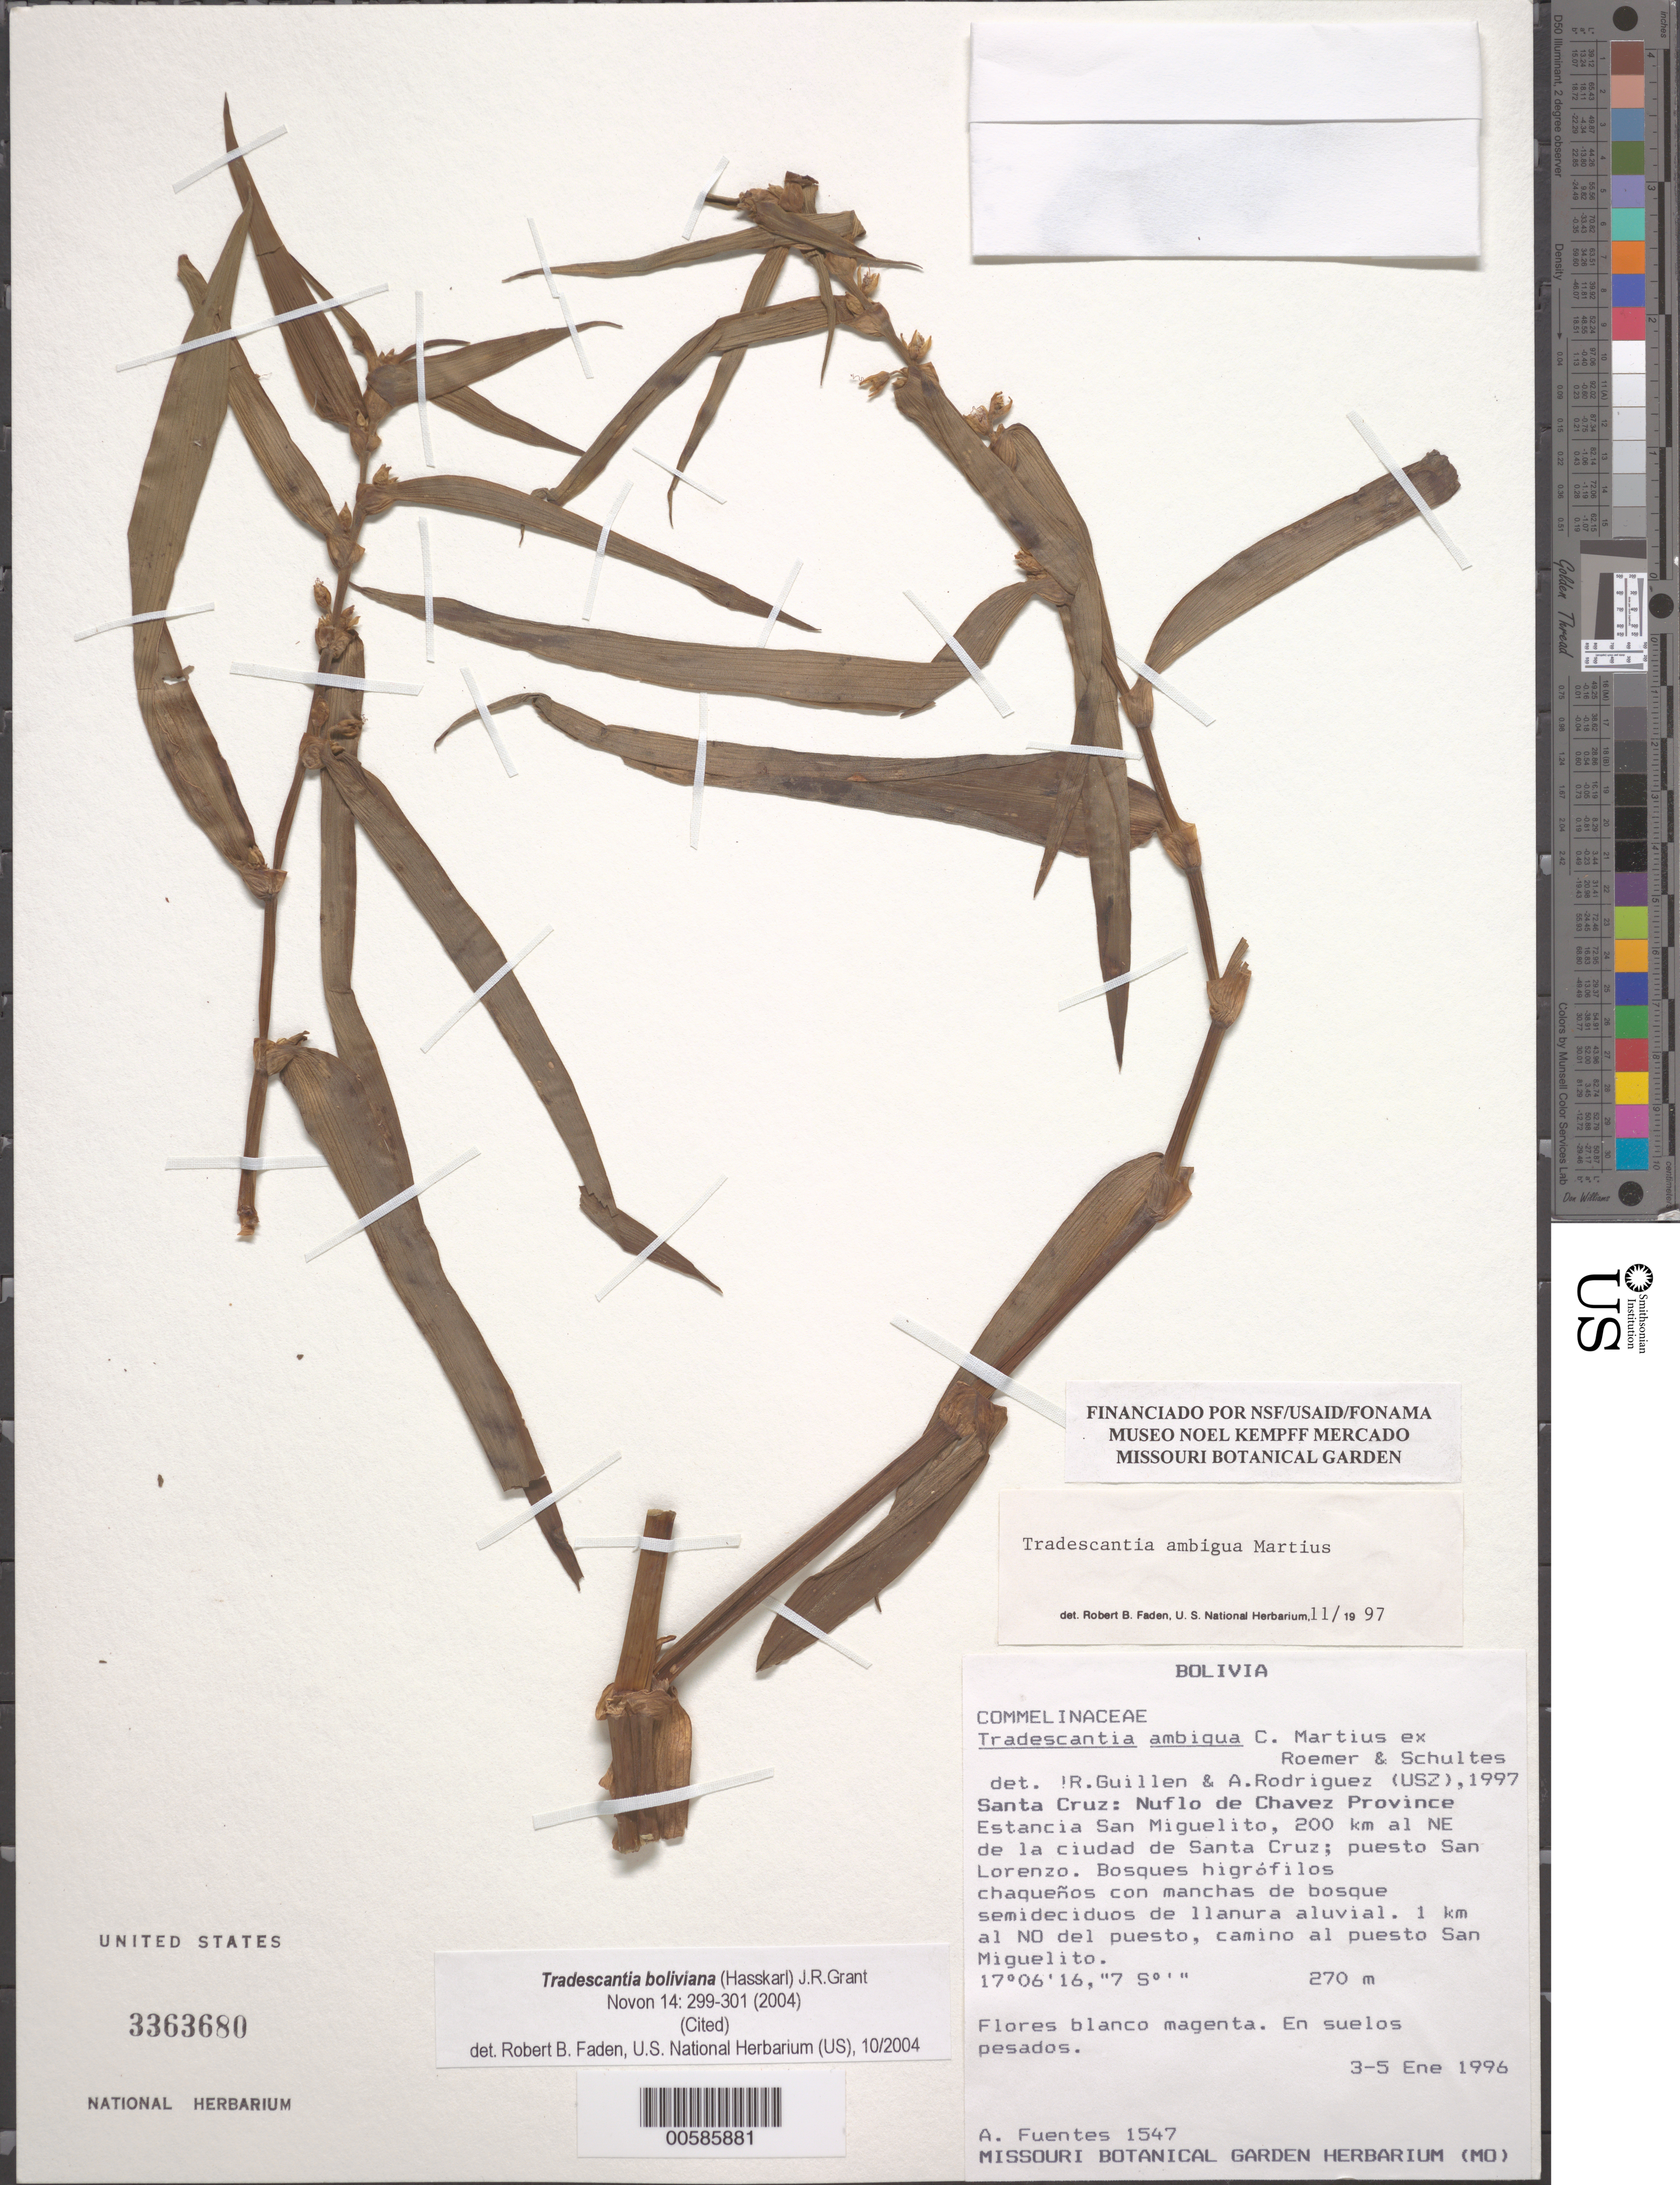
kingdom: Plantae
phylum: Tracheophyta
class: Liliopsida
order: Commelinales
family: Commelinaceae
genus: Tradescantia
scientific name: Tradescantia ambigua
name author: Mart. ex Schult. & Schult. f.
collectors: A. F. Fuentes C.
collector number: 1547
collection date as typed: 03 Jan 1996 to 05 Jan 1996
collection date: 1996-01-03/1996-01-05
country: Bolivia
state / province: Santa Cruz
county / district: Ñuflo de Chávez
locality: Sal Miguelito, San Lorenzo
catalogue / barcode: US 3363680